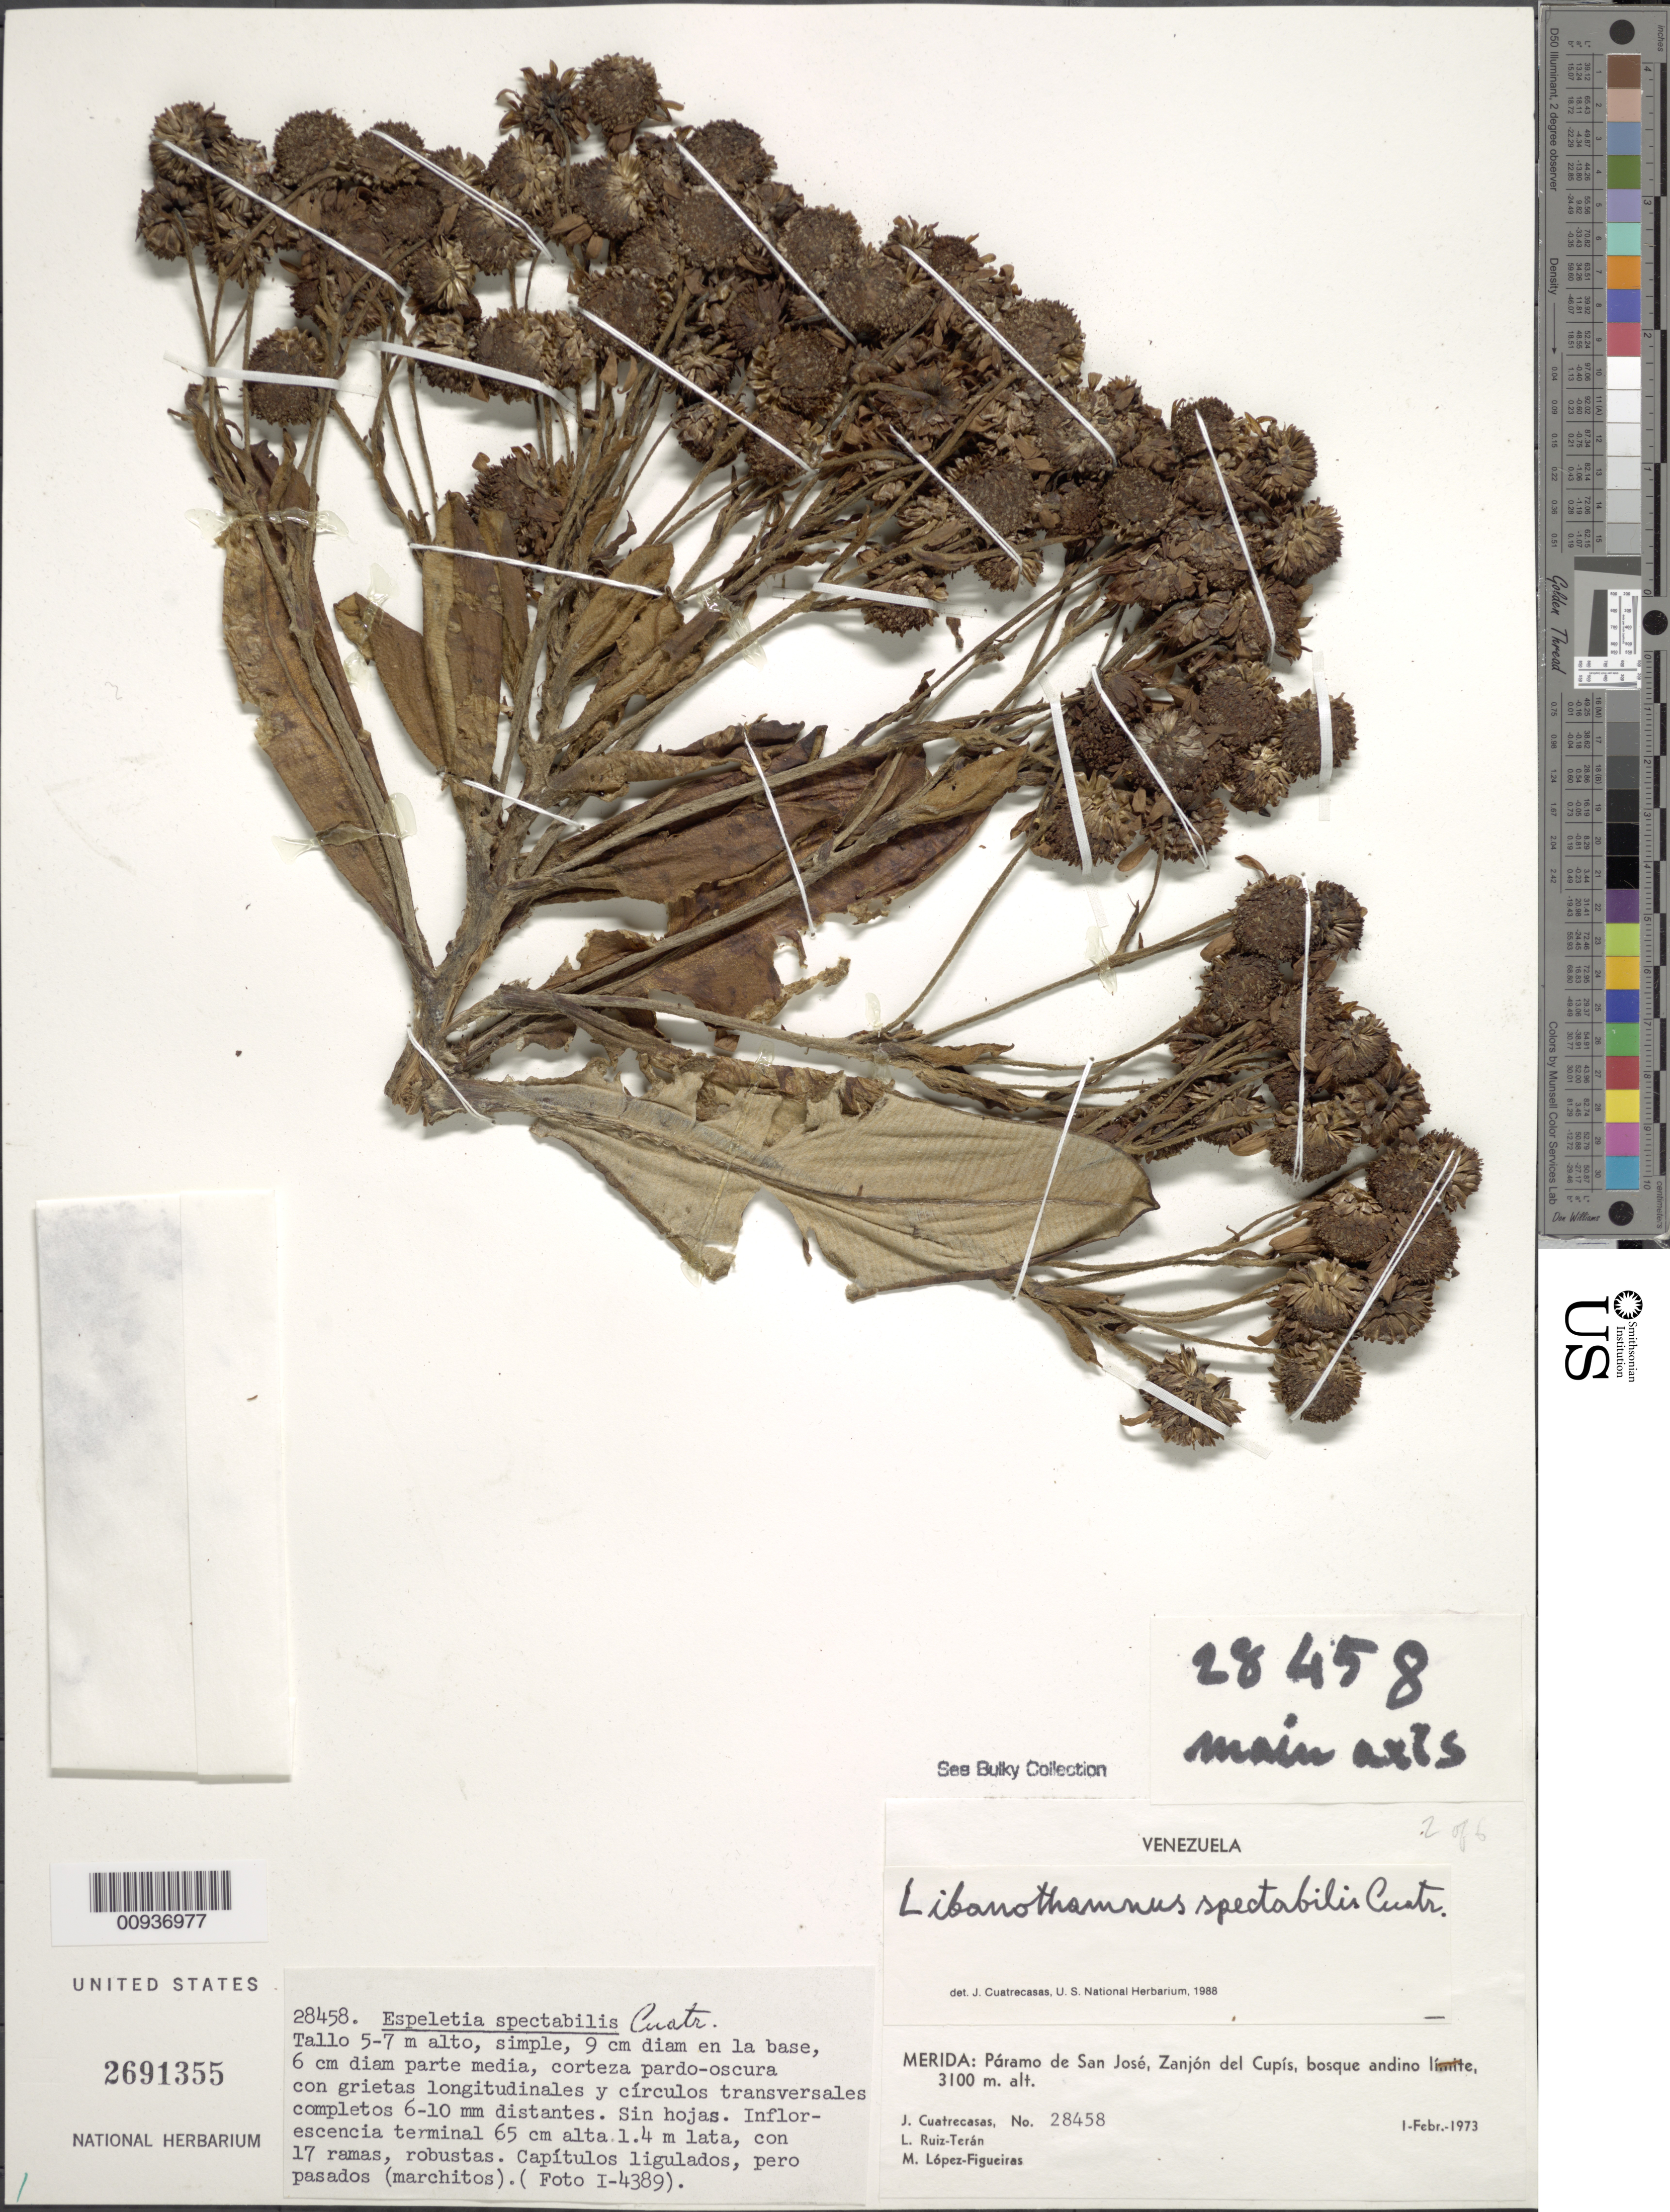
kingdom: Plantae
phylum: Tracheophyta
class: Magnoliopsida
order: Asterales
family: Asteraceae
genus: Libanothamnus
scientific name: Libanothamnus spectabilis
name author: (Cuatrec.) Cuatrec.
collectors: J. Cuatrecasas, L. E. Ruíz-Terán & M. López Figueiras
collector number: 28458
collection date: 1973-02-01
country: Venezuela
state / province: Mérida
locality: Paramo de San Jose, Zanjon del Cupis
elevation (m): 3100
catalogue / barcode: US 2691355